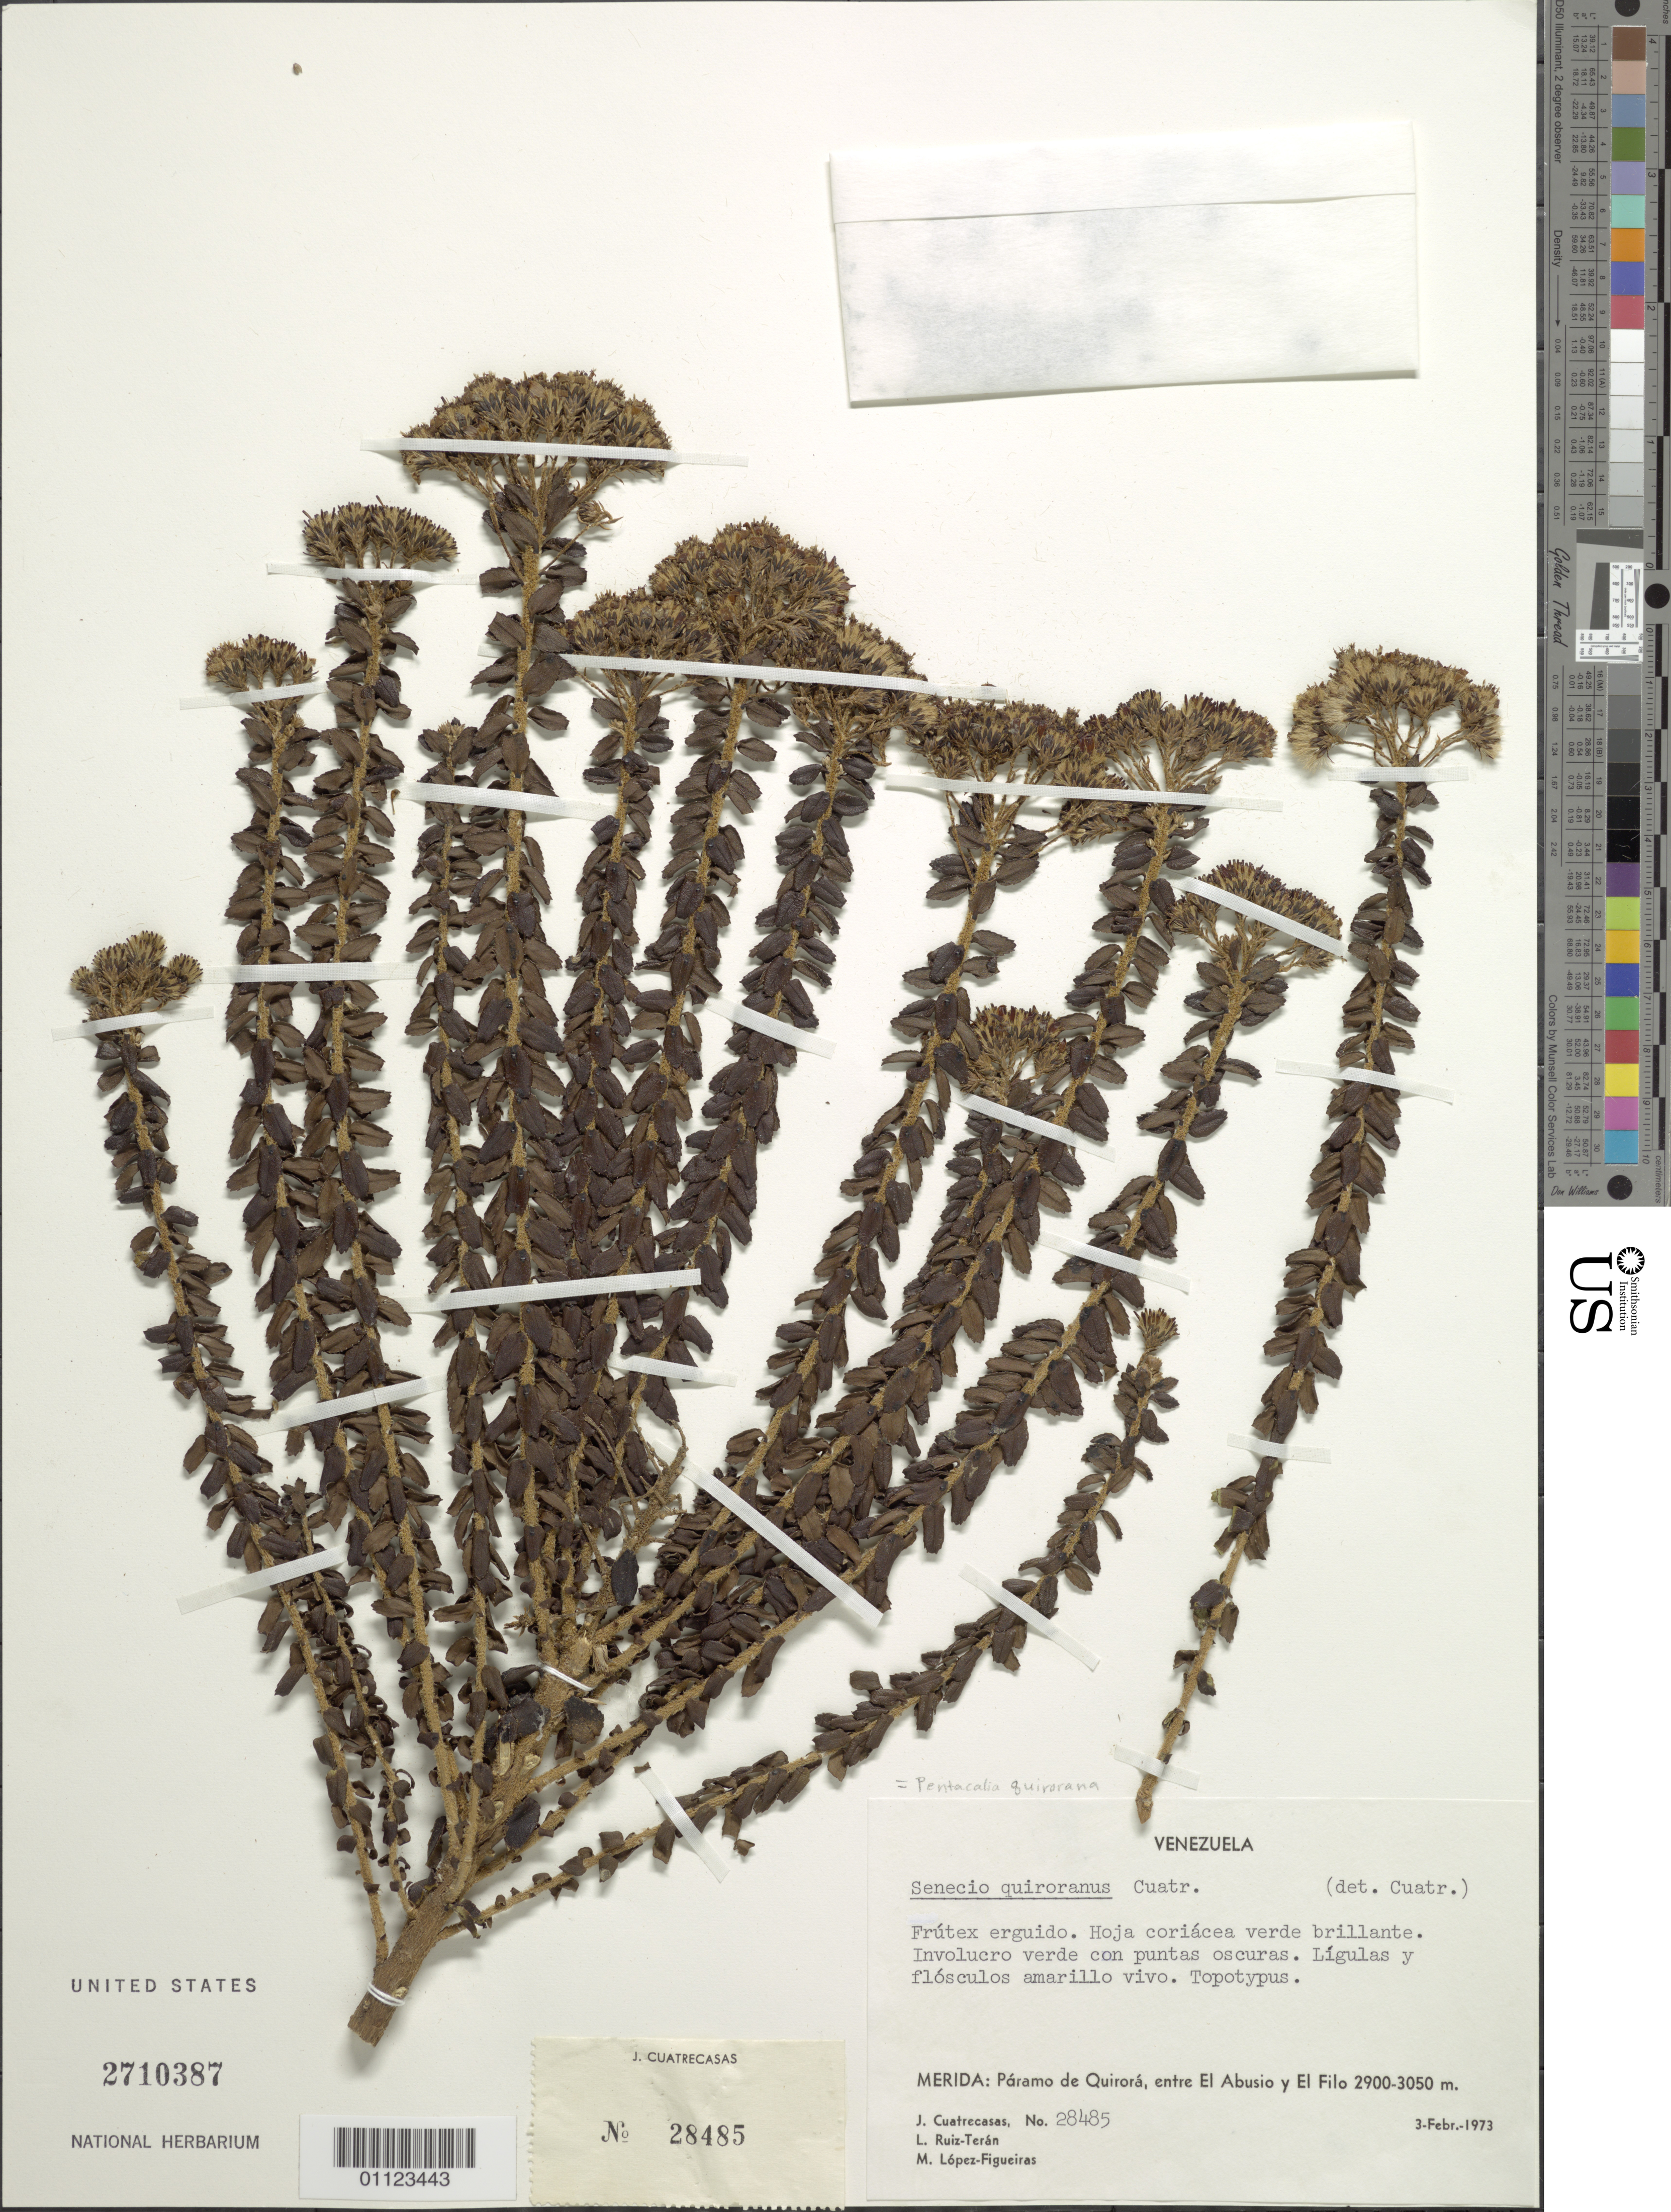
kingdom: Plantae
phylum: Tracheophyta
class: Magnoliopsida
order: Asterales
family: Asteraceae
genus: Pentacalia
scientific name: Pentacalia quirorana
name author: (Cuatrec.) Cuatrec.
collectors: J. Cuatrecasas, L. E. Ruíz-Terán & M. López Figueiras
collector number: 28485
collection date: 1973-02-03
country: Venezuela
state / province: Mérida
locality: Páramo de Quirorá, entre El Abusio y El Filo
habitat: Paramo.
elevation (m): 2900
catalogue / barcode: US 2710387